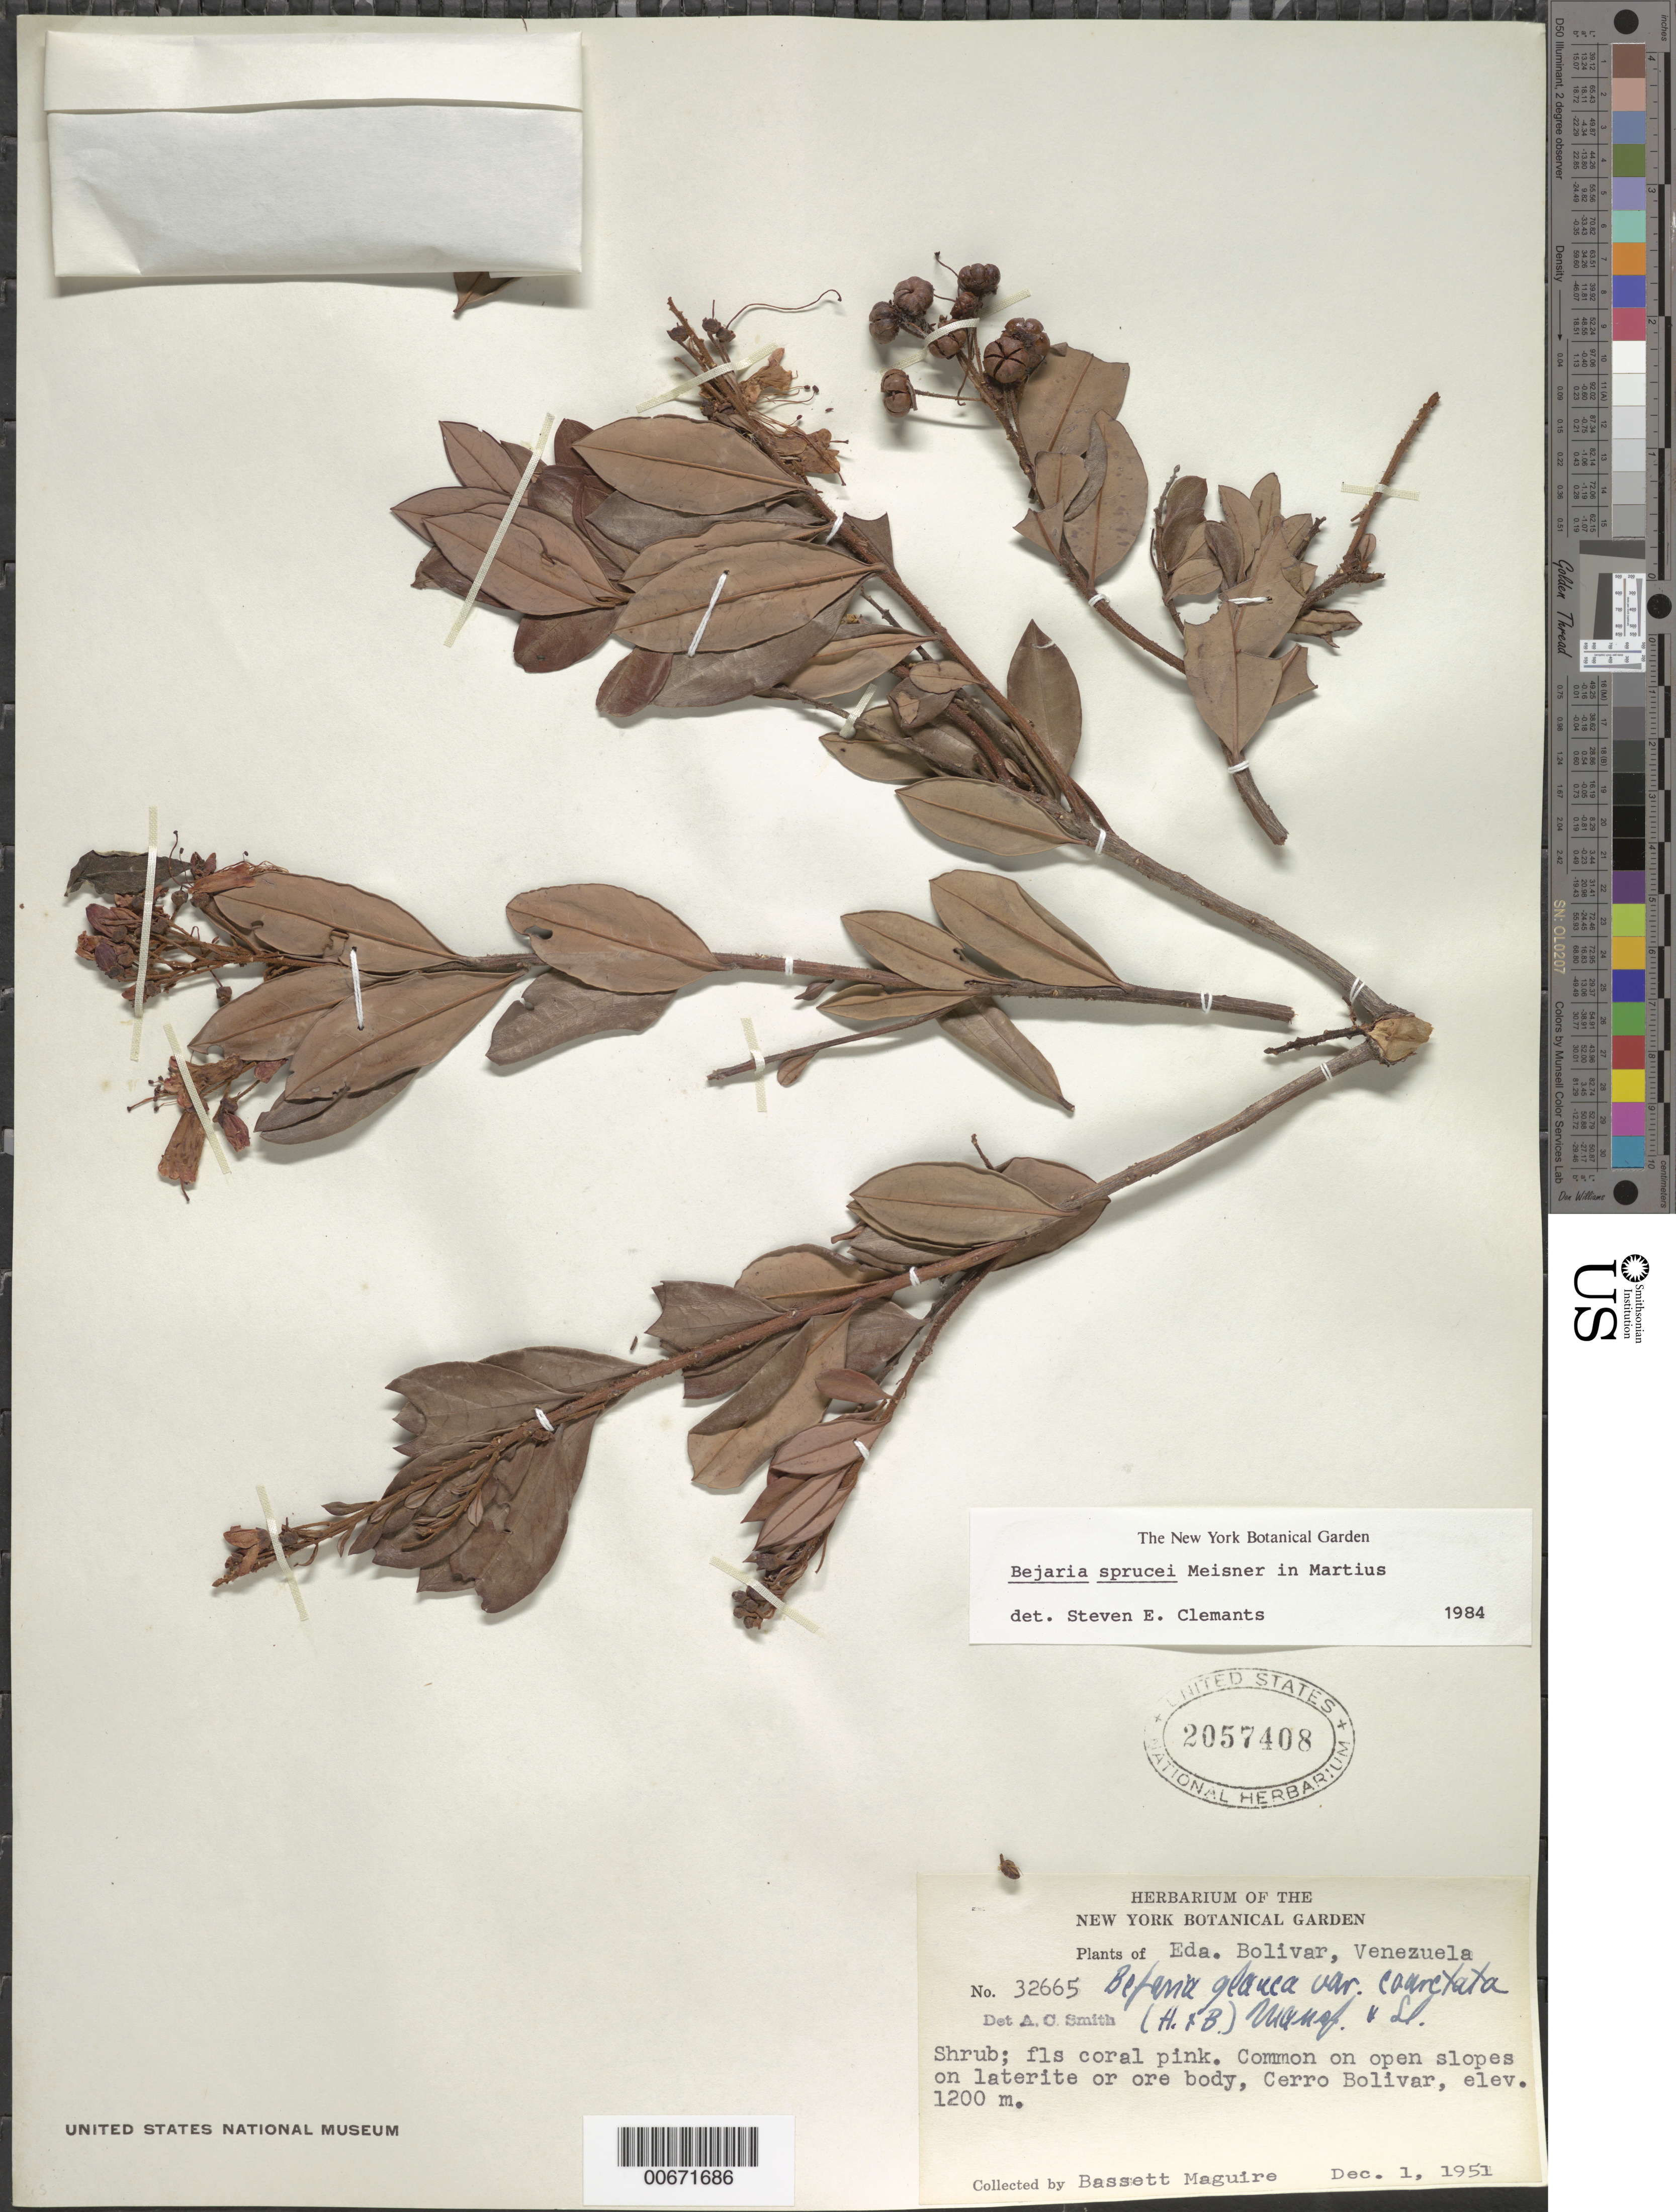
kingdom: Plantae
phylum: Tracheophyta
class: Magnoliopsida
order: Ericales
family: Ericaceae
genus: Bejaria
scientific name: Bejaria sprucei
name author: Meisn.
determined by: Clemants, S. E.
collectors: B. Maguire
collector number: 32665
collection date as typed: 1-Dec-51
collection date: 1951-12-01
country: Venezuela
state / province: Bolívar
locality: Cerro Bolívar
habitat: Open slopes on laterite or ore body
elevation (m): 1200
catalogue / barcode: US 2057408